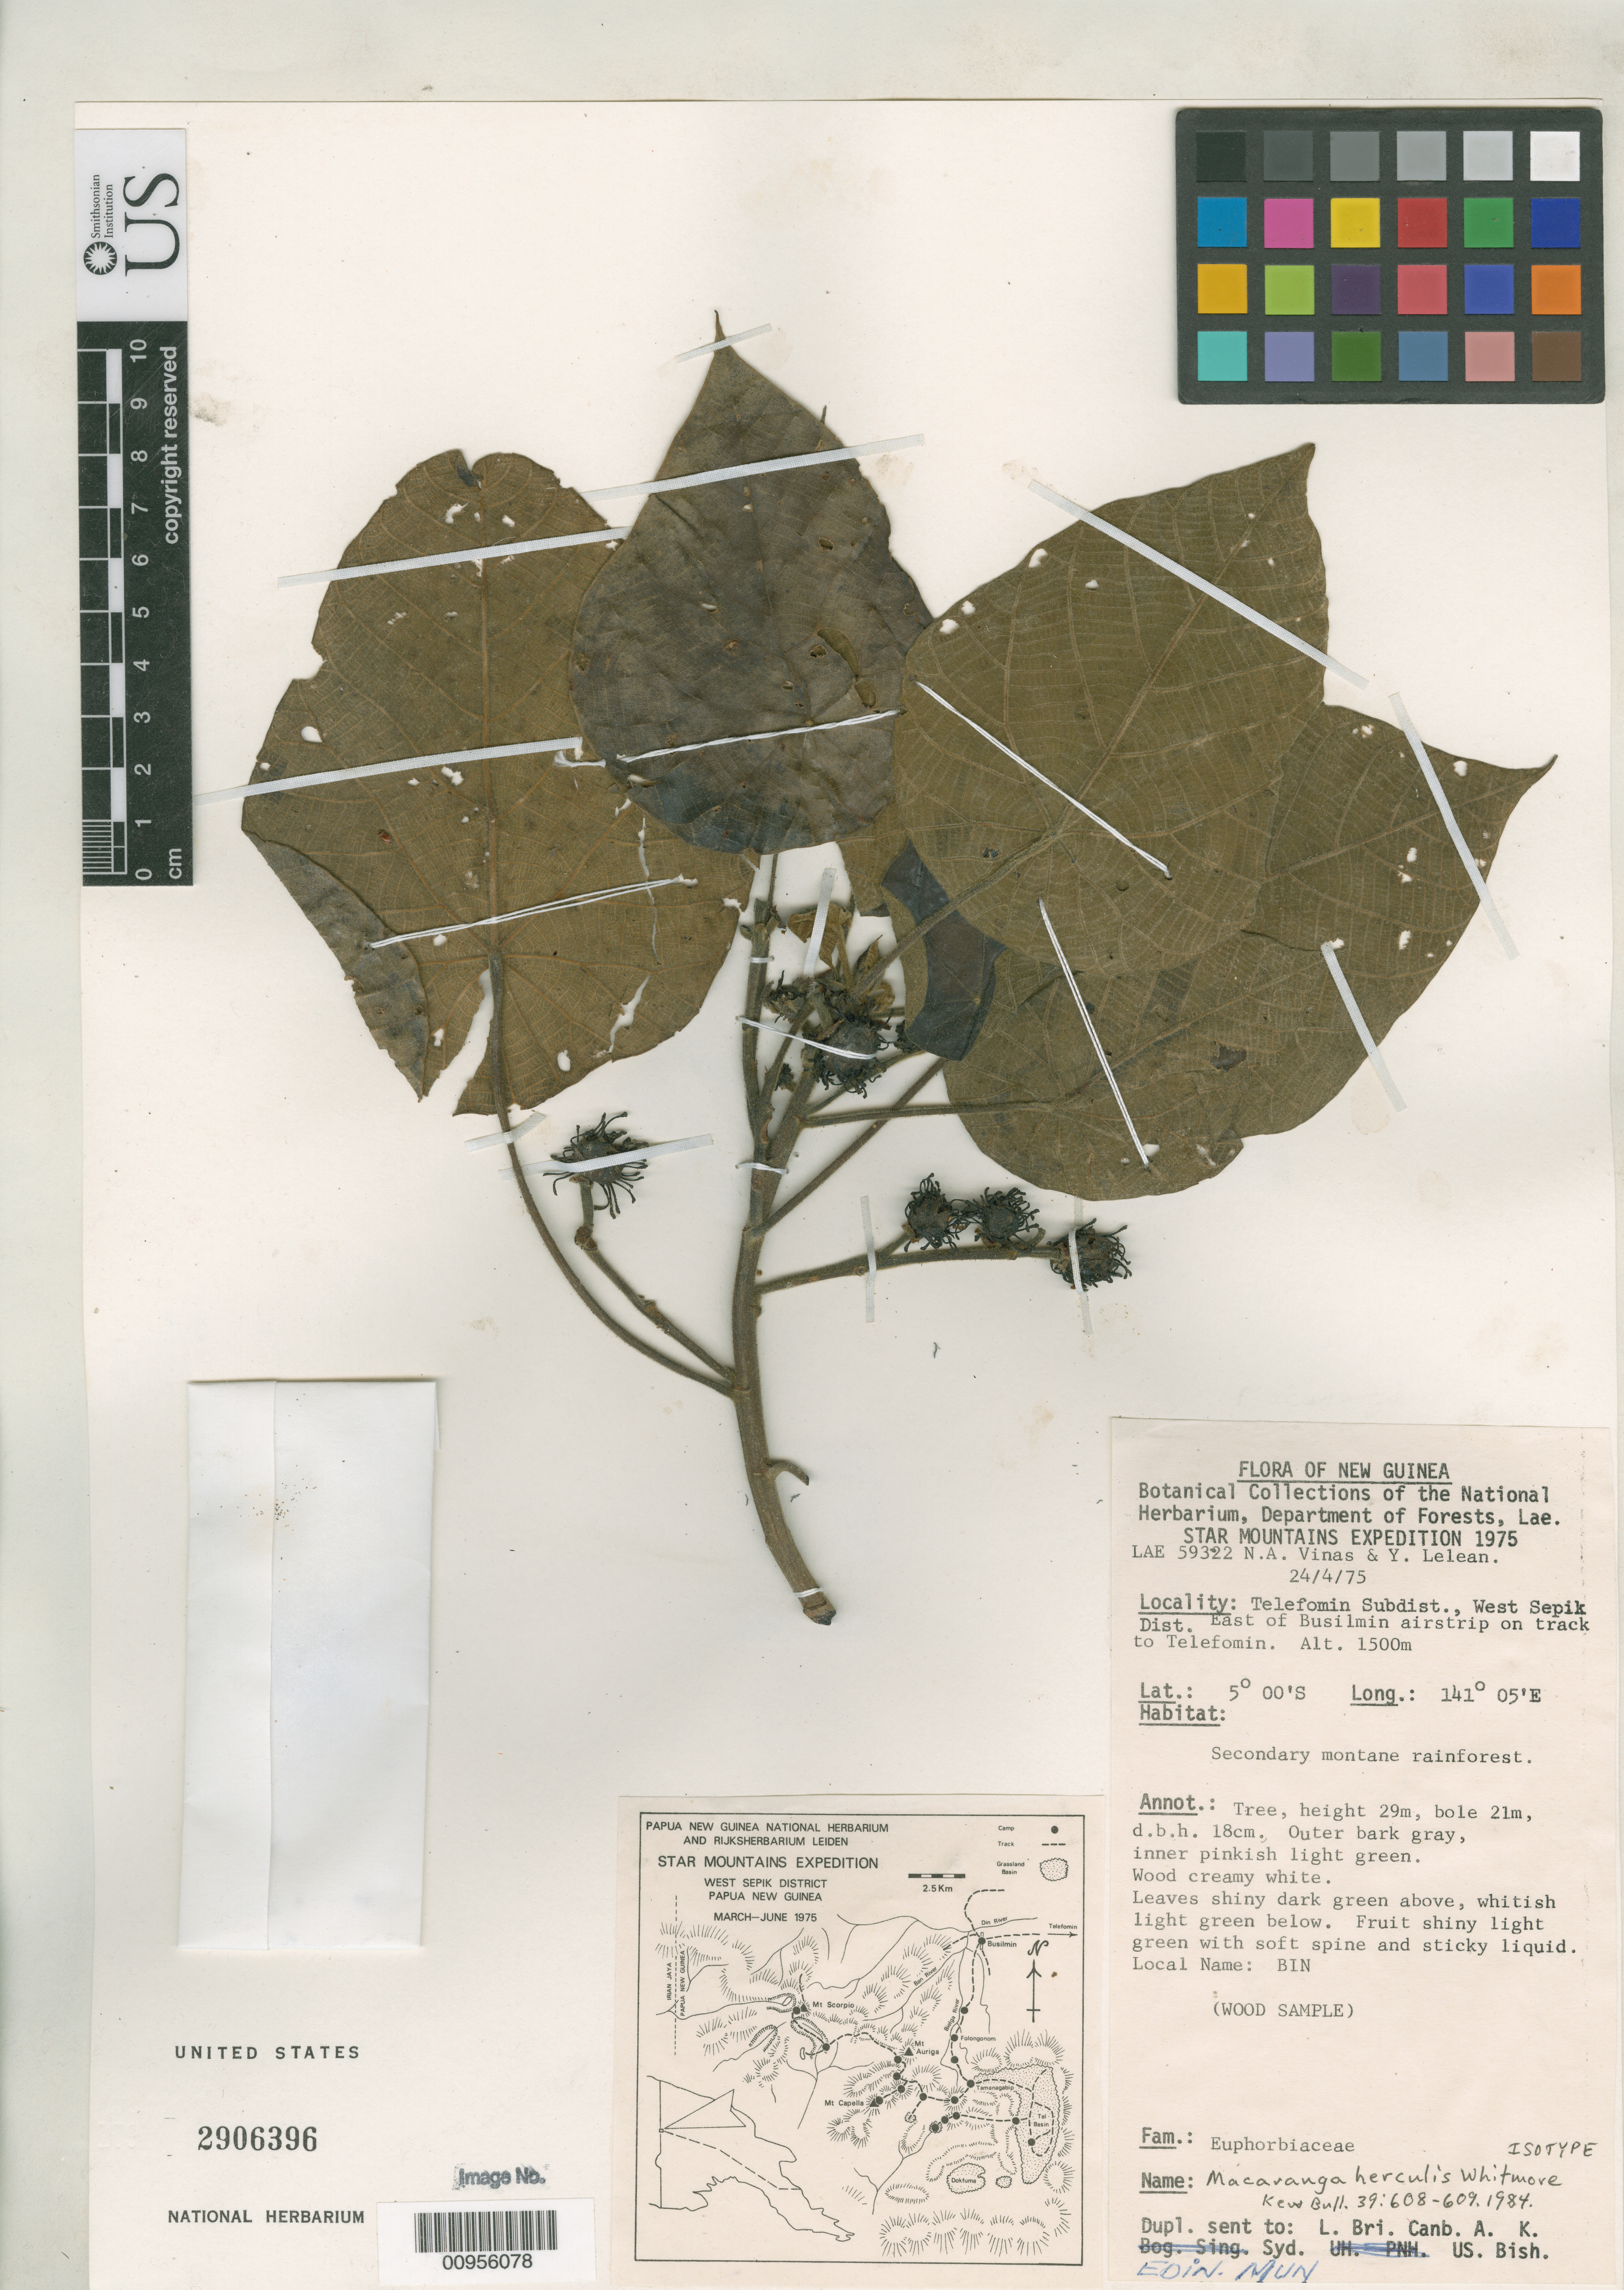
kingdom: Plantae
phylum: Tracheophyta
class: Magnoliopsida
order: Malpighiales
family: Euphorbiaceae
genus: Macaranga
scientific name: Macaranga herculis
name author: Whitmore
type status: Isotype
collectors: N. Vinas & Y. Lelean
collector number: LAE 59322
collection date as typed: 24 Apr 1975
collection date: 1975-04-24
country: Papua New Guinea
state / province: Sandaun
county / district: Telefomin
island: New Guinea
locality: Telefomin Subdist., West Sepik Dist. East of Busilmin airstrip on track to Telefomin.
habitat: Secondary montane rainforest.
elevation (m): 1500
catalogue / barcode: US 2906396